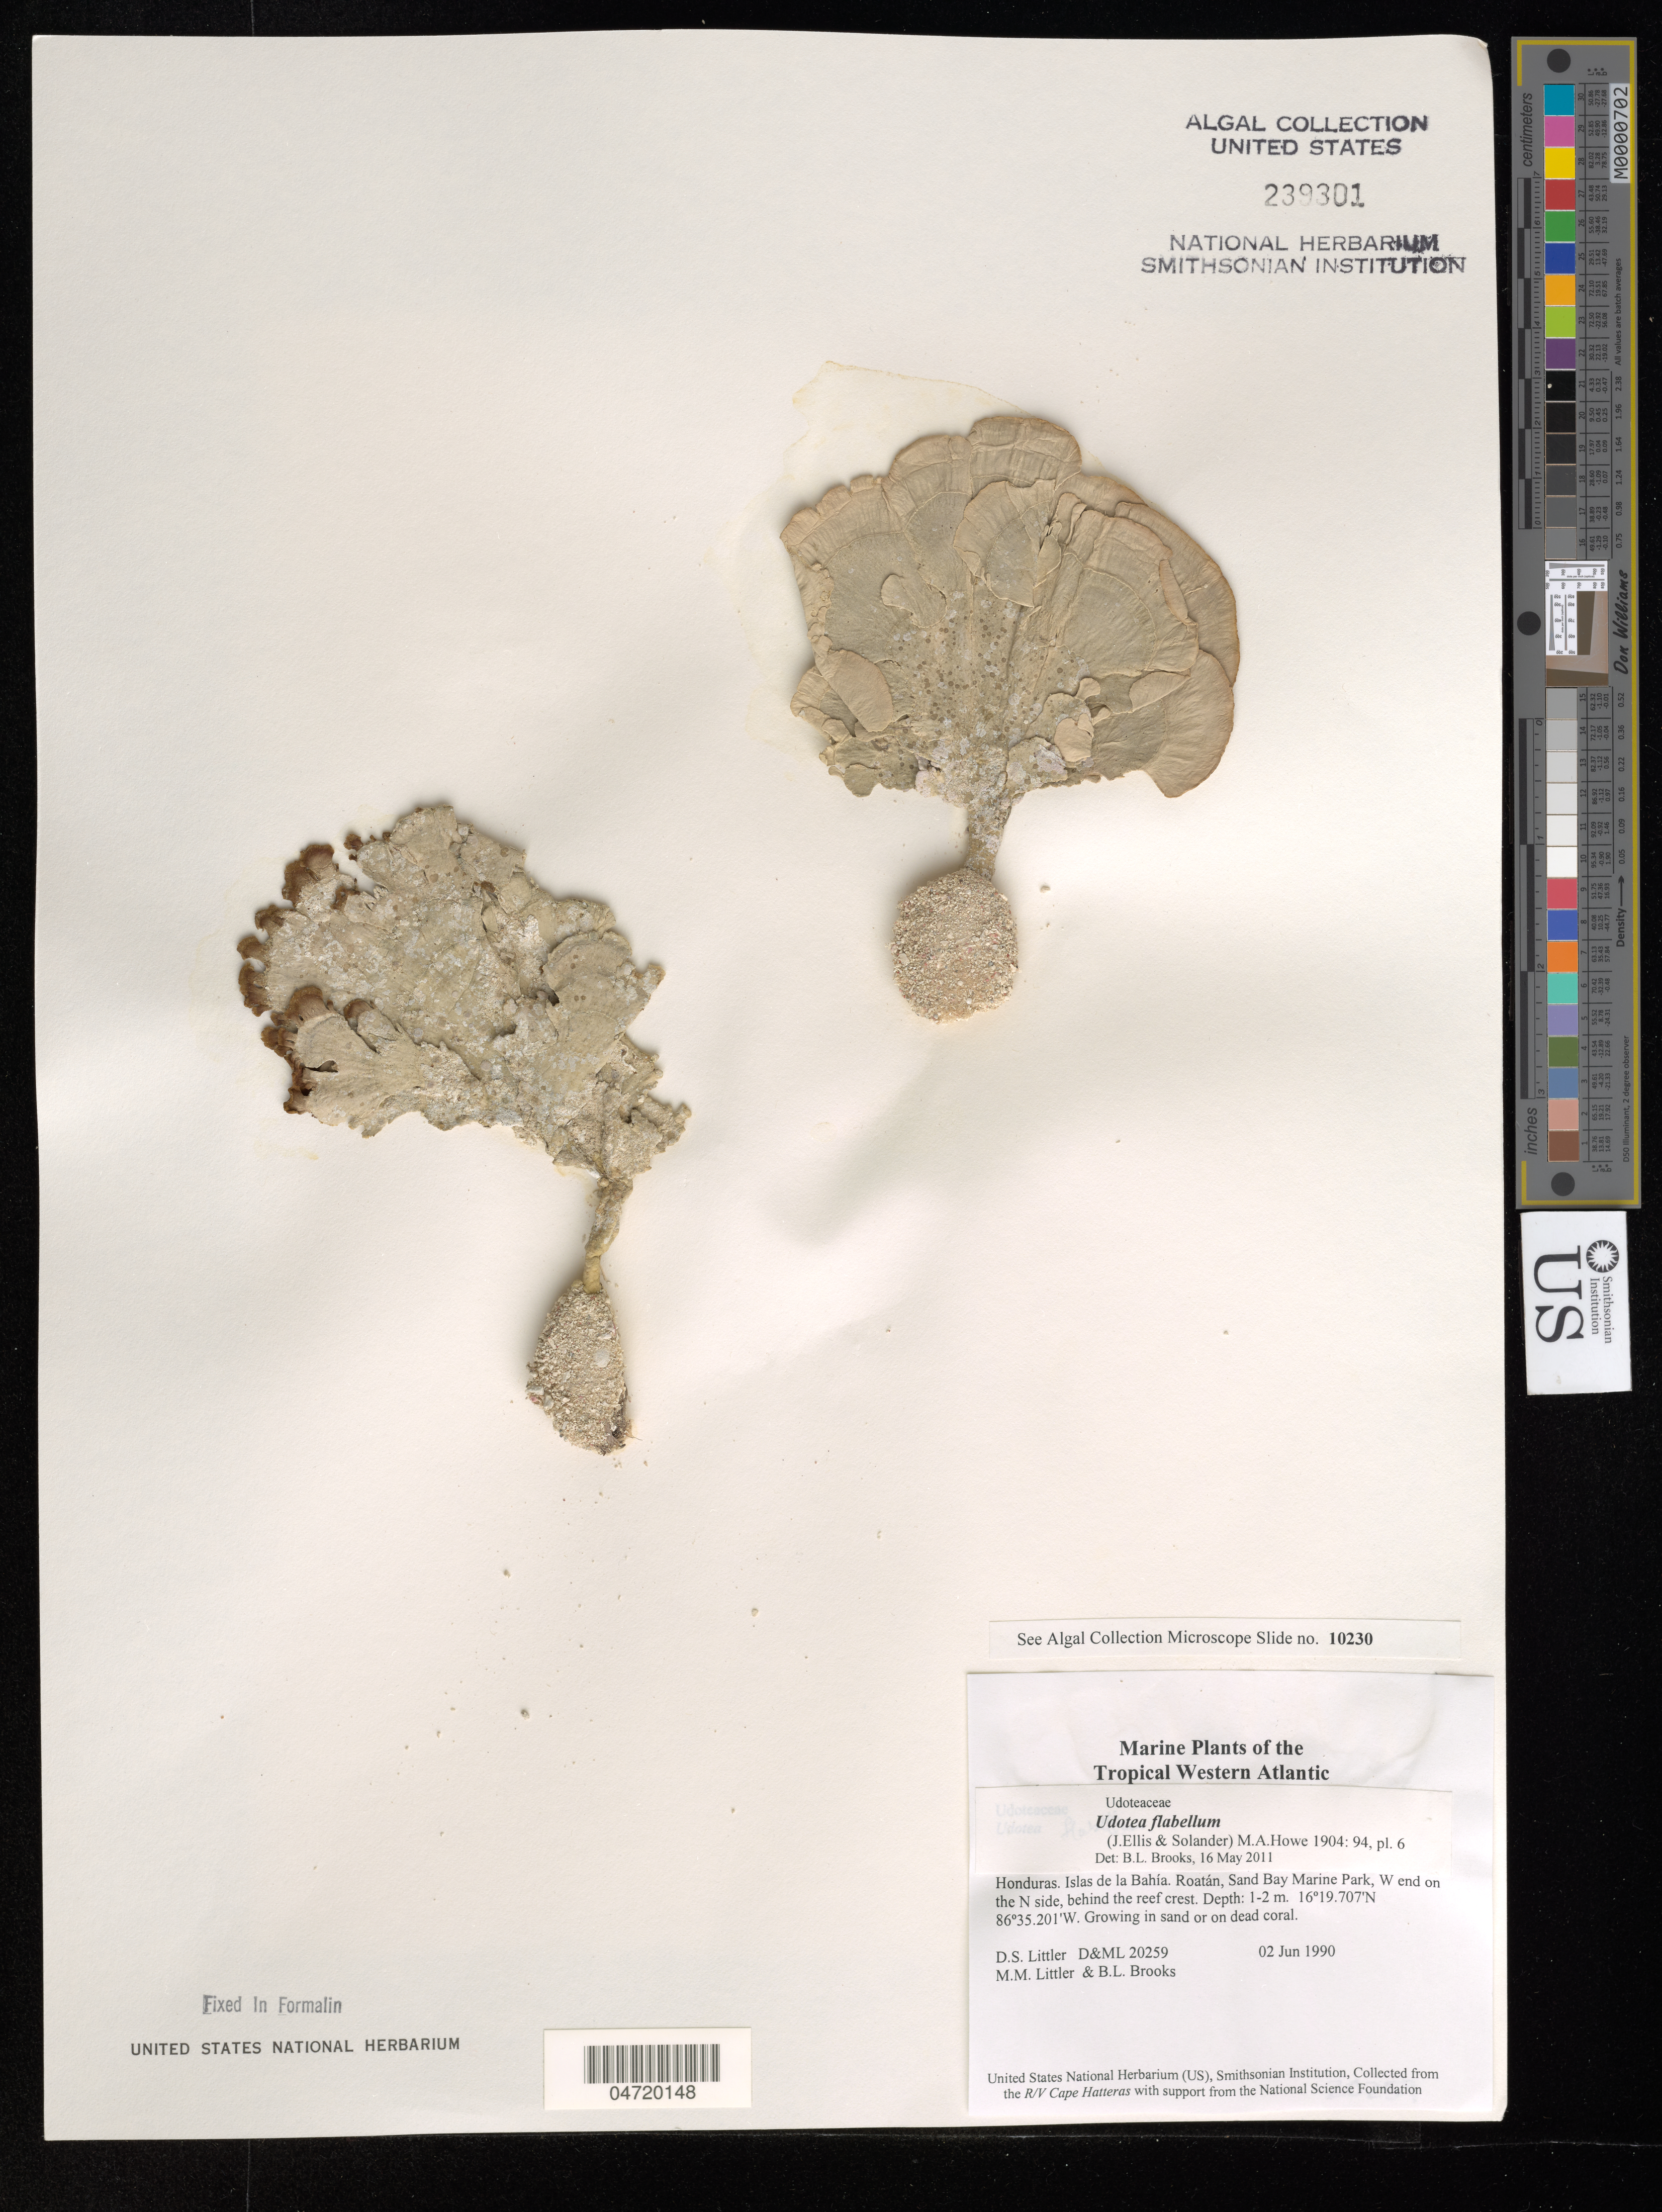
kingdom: Plantae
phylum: Chlorophyta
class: Ulvophyceae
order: Bryopsidales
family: Udoteaceae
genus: Udotea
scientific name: Udotea flabellum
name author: (J. Ellis & Sol.) M. Howe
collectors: D. S. Littler, M. M. Littler & B. Brooks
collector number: D&ML20259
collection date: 1990-06-02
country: Honduras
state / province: Islas de la Bahía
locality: The Tropical Western Atlantic. Roatán, Sand Bay Marine Park, W end on the N side, behind the reef crest.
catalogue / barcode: US 239301